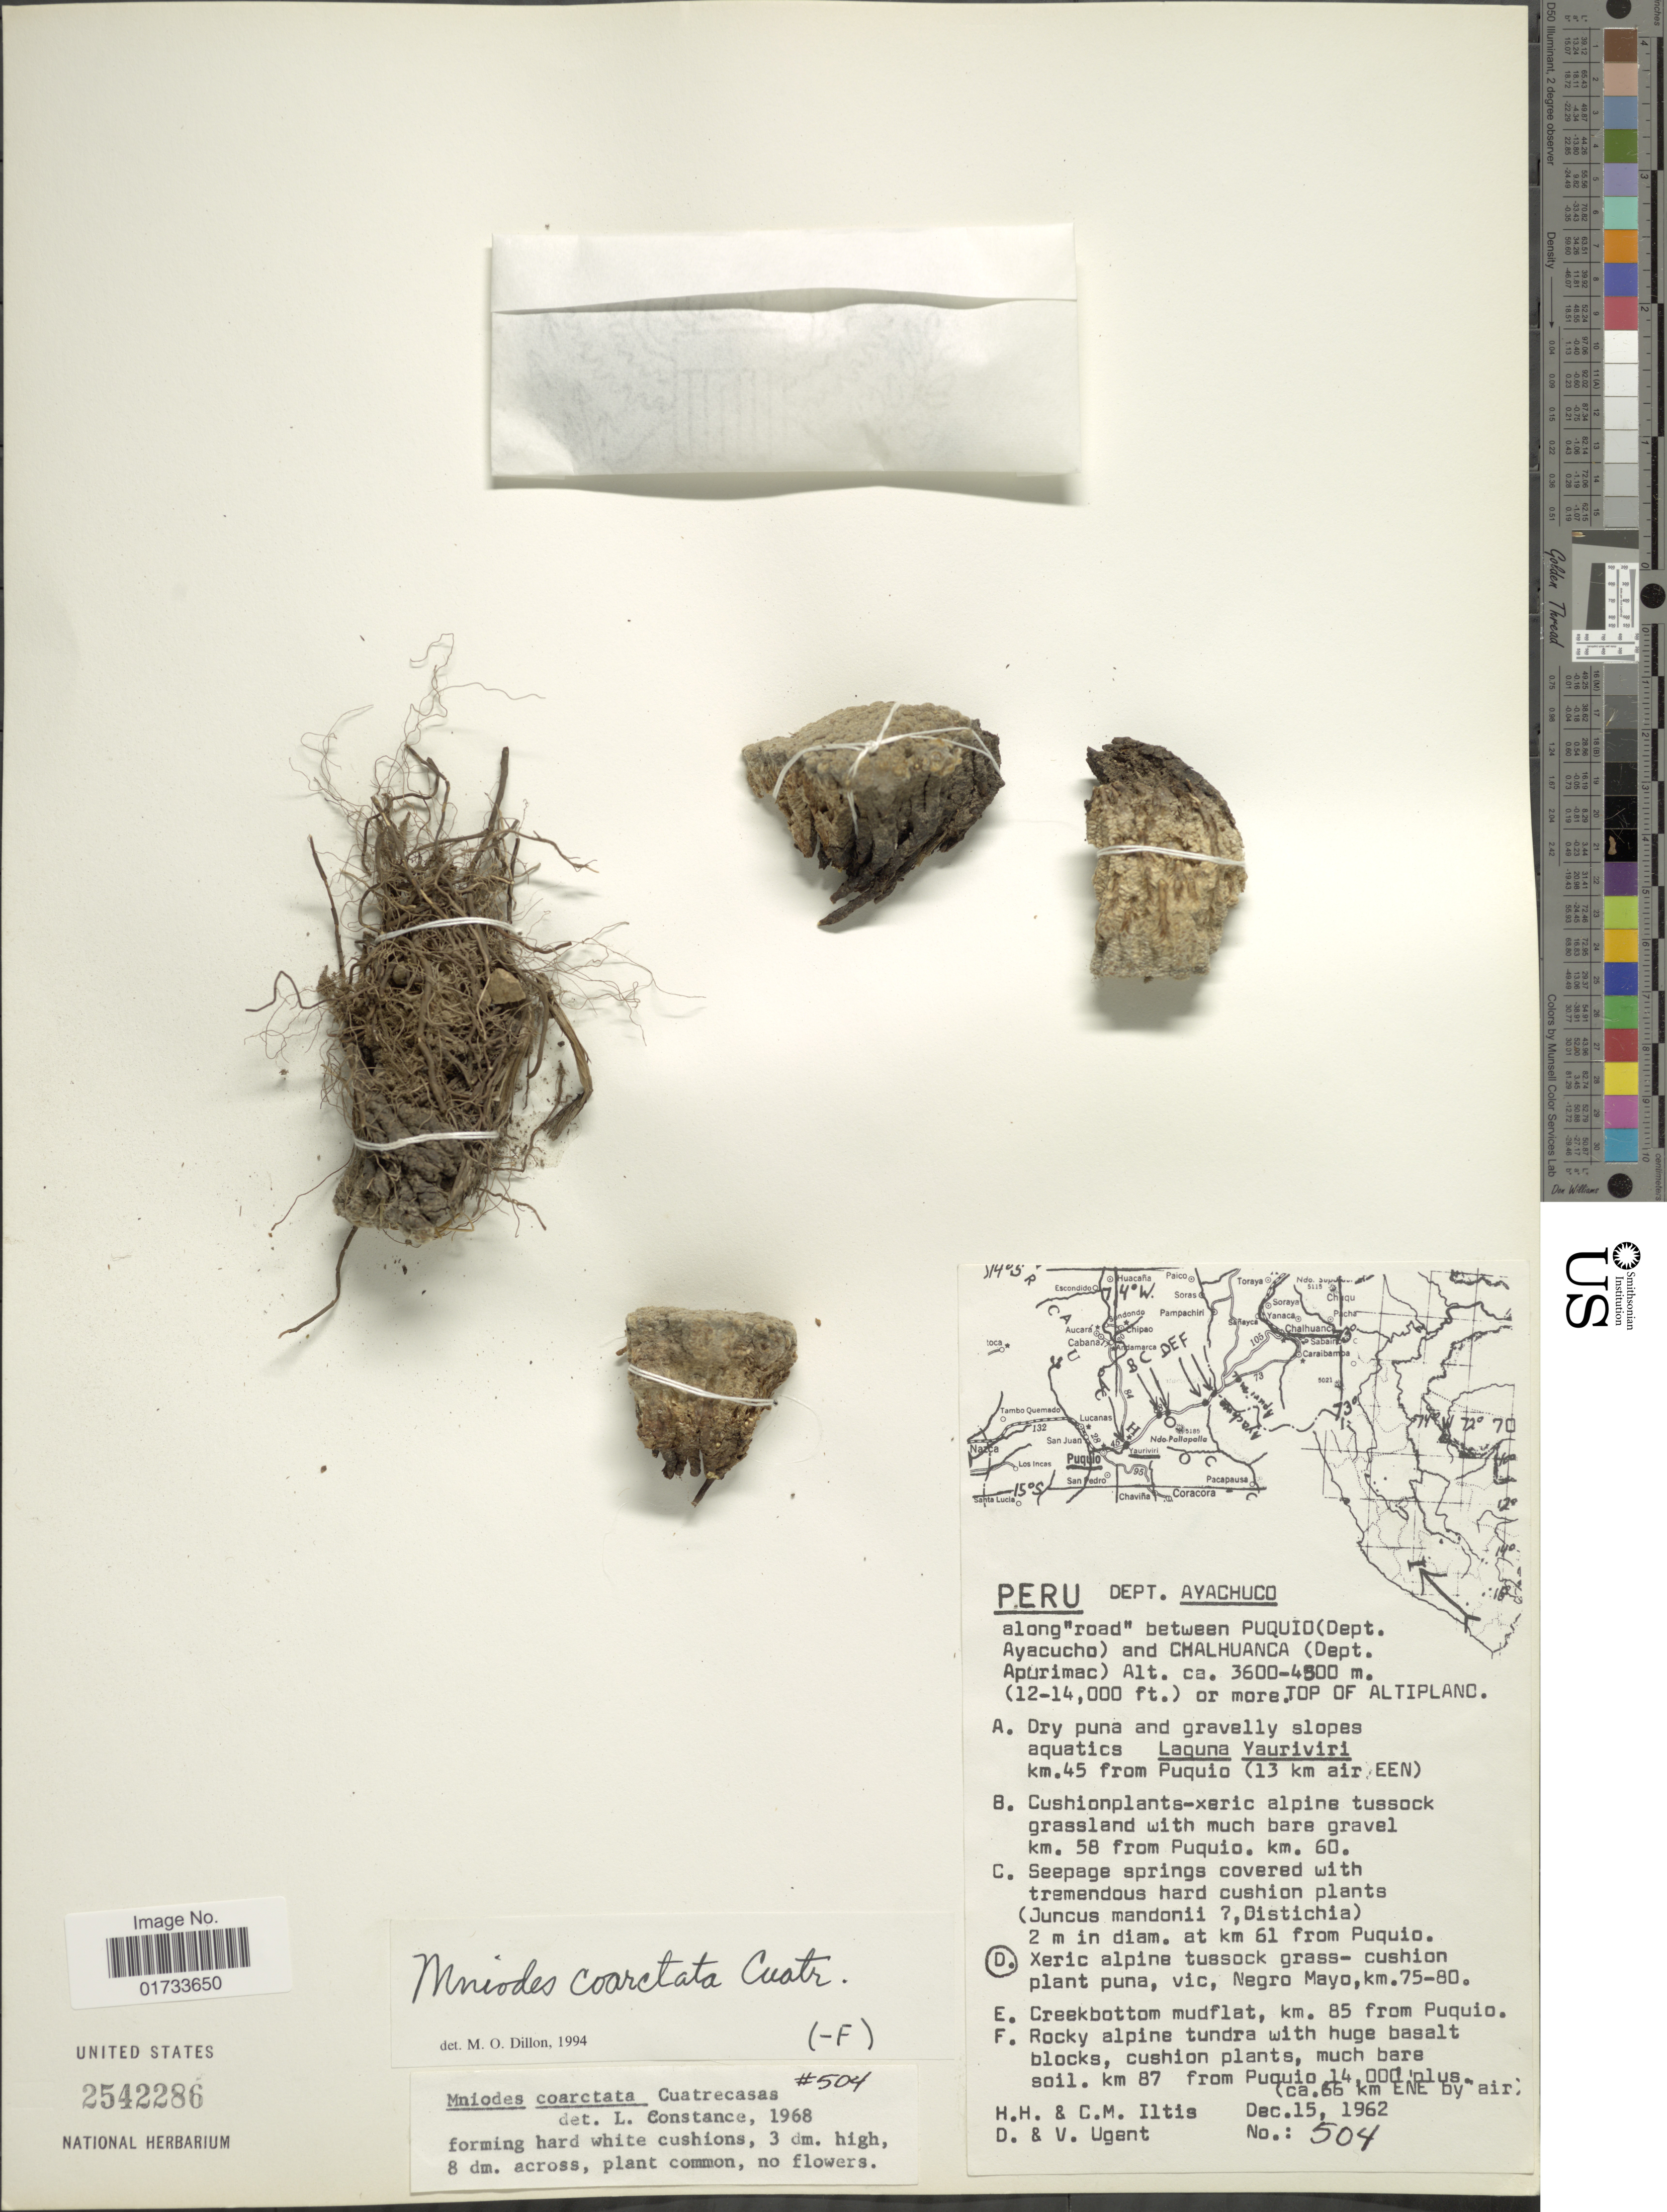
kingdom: Plantae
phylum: Tracheophyta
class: Magnoliopsida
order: Asterales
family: Asteraceae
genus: Mniodes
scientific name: Mniodes coarctata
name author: Cuatrec.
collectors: H. H. Iltis, C. M Iltis, D. Ugent & V. Ugent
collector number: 504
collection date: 1962-12-15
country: Peru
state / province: Ayacucho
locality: Along "road" between Puquio(dept. Ayacucho) and Chalhuanca (dept. Apurimac) or more top of Altiplano, Xeric alpine tussock grass-cushion plant puna, vic, Negro Mayo, km. 75-80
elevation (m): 3658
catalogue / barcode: US 2542286